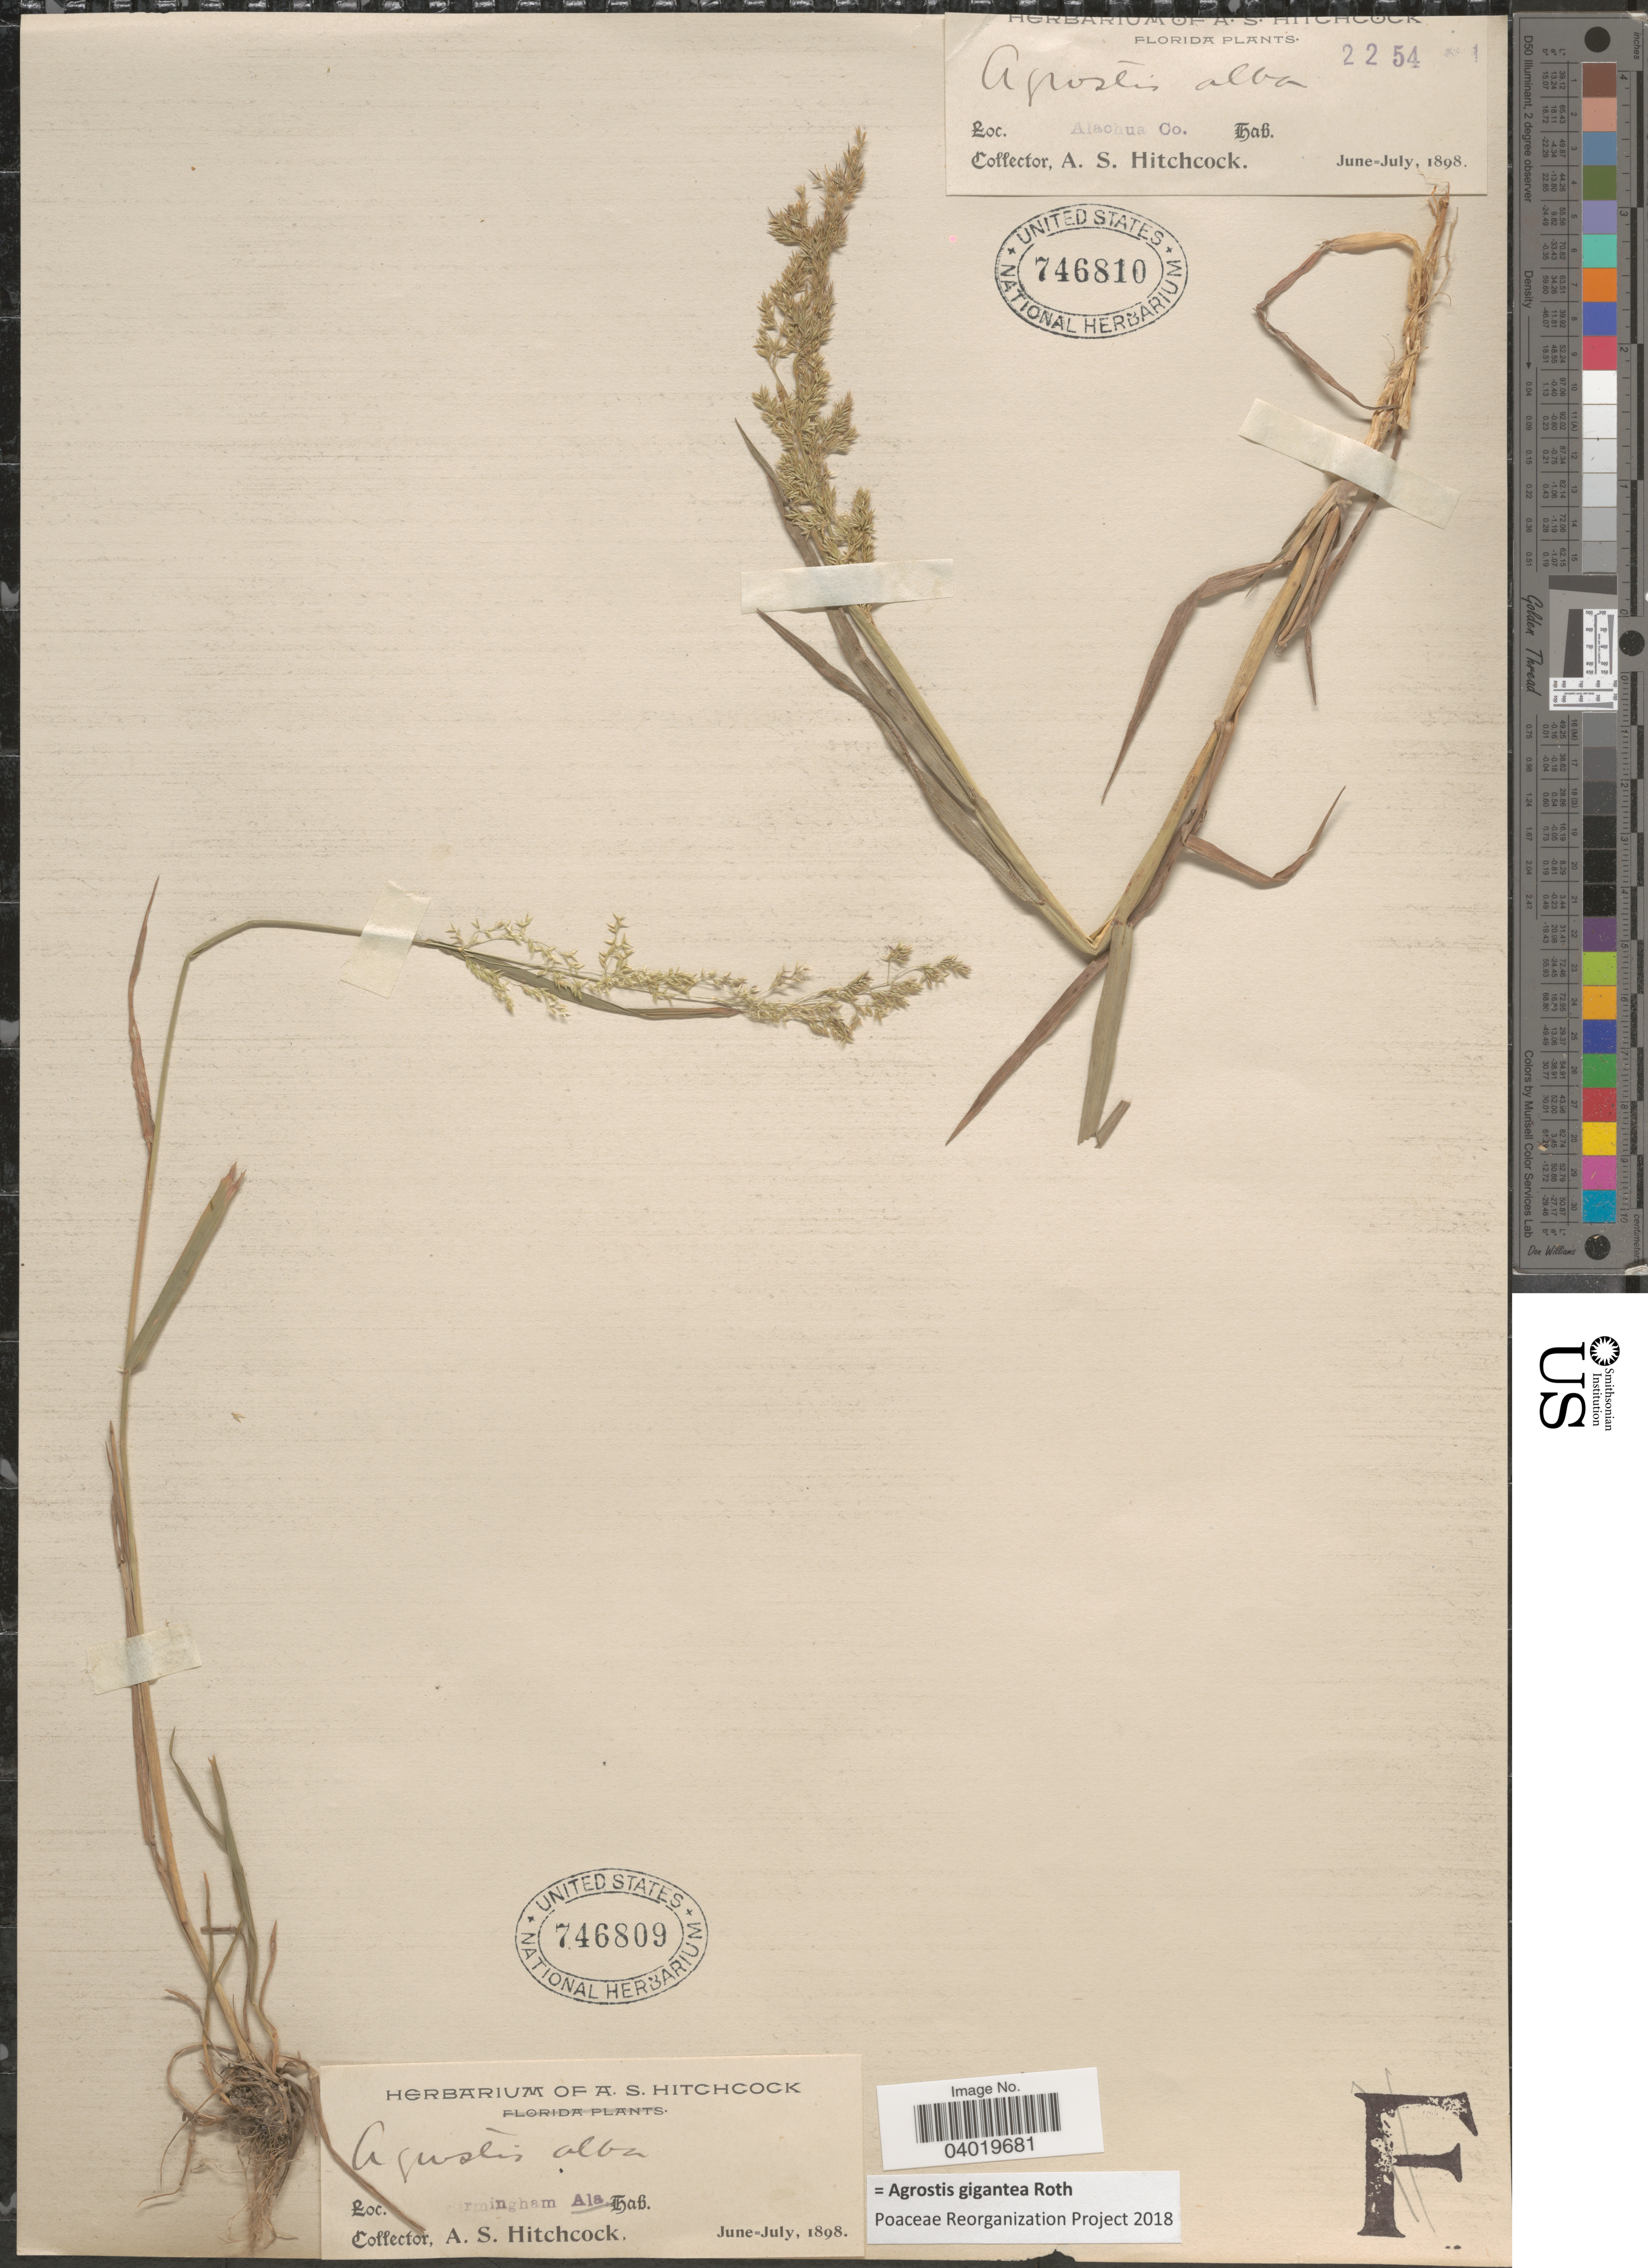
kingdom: Plantae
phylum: Tracheophyta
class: Liliopsida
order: Poales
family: Poaceae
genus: Agrostis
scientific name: Agrostis gigantea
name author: Roth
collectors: A. S. Hitchcock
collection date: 1898-06/1898-07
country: United States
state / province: Alabama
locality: Birmingham.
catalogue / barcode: US 746809-2